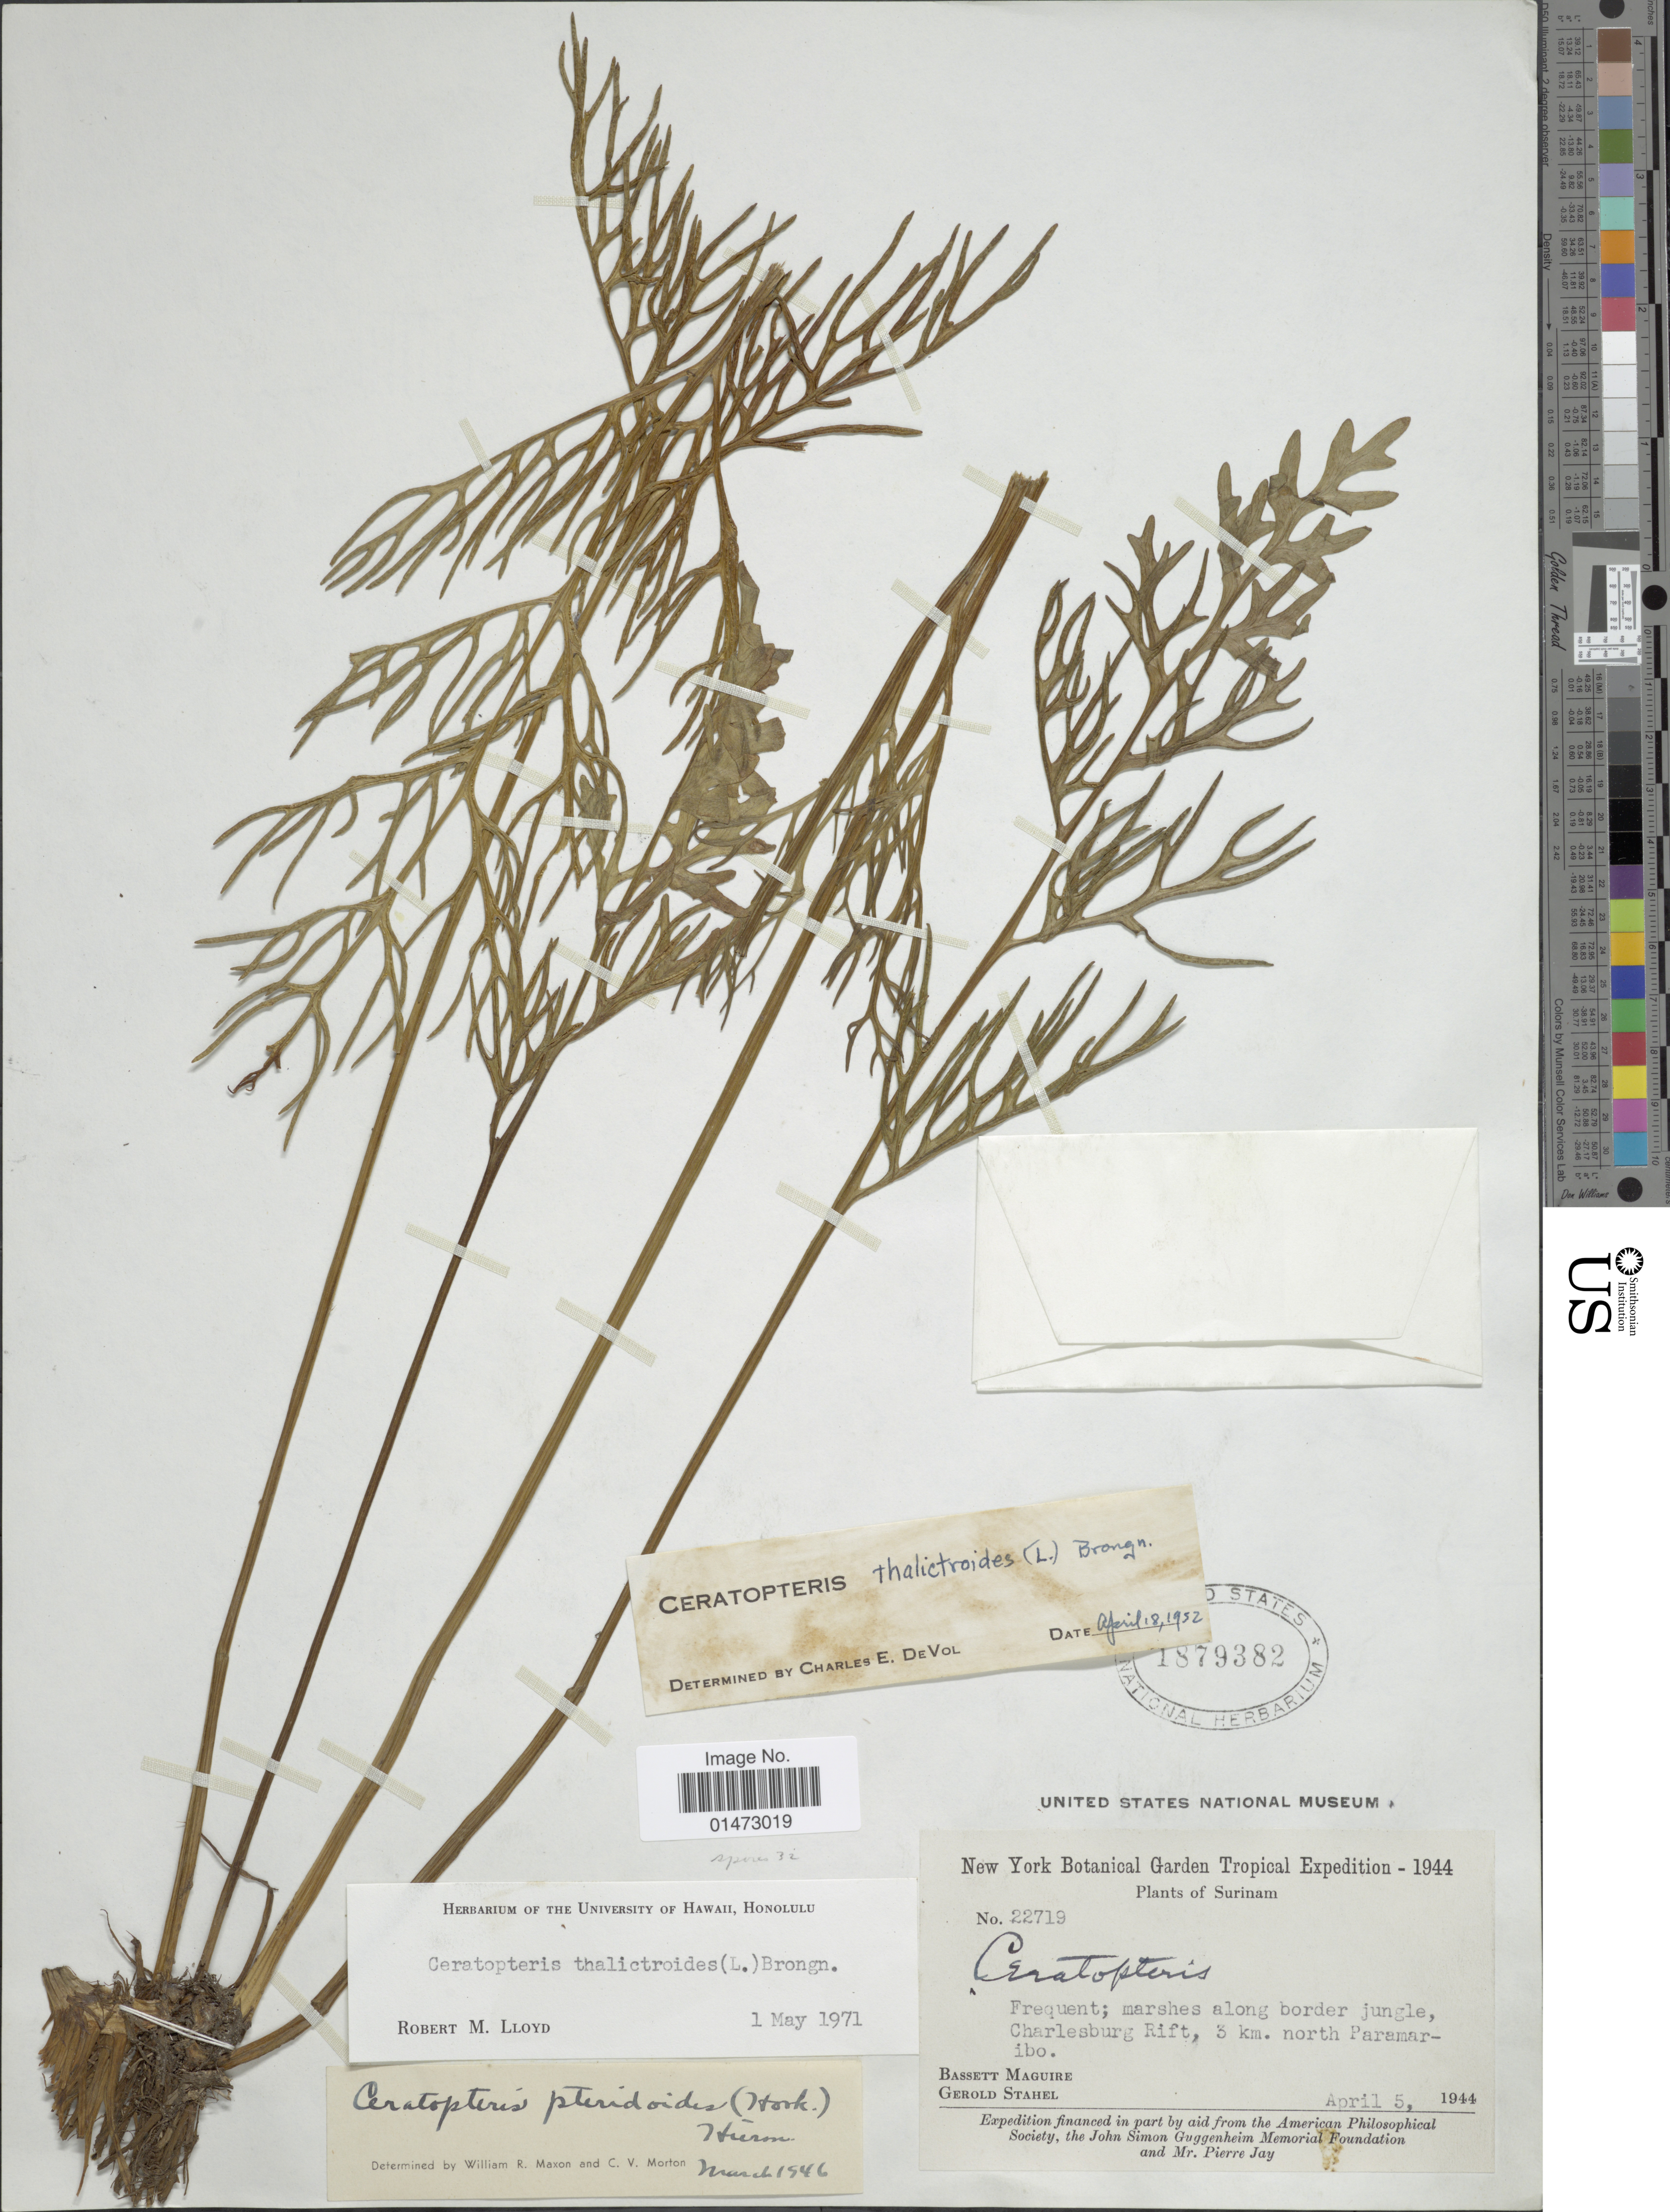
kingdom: Plantae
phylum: Tracheophyta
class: Polypodiopsida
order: Polypodiales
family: Pteridaceae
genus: Ceratopteris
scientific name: Ceratopteris thalictroides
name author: (L.) Brongn.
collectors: B. Maguire & G. Stahel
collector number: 22719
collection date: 1944-04-05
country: Suriname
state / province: Paramaribo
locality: Frequent; marshes along border jungle, Charlesburg Rift, 3 km. north Paramaribo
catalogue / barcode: US 1879382